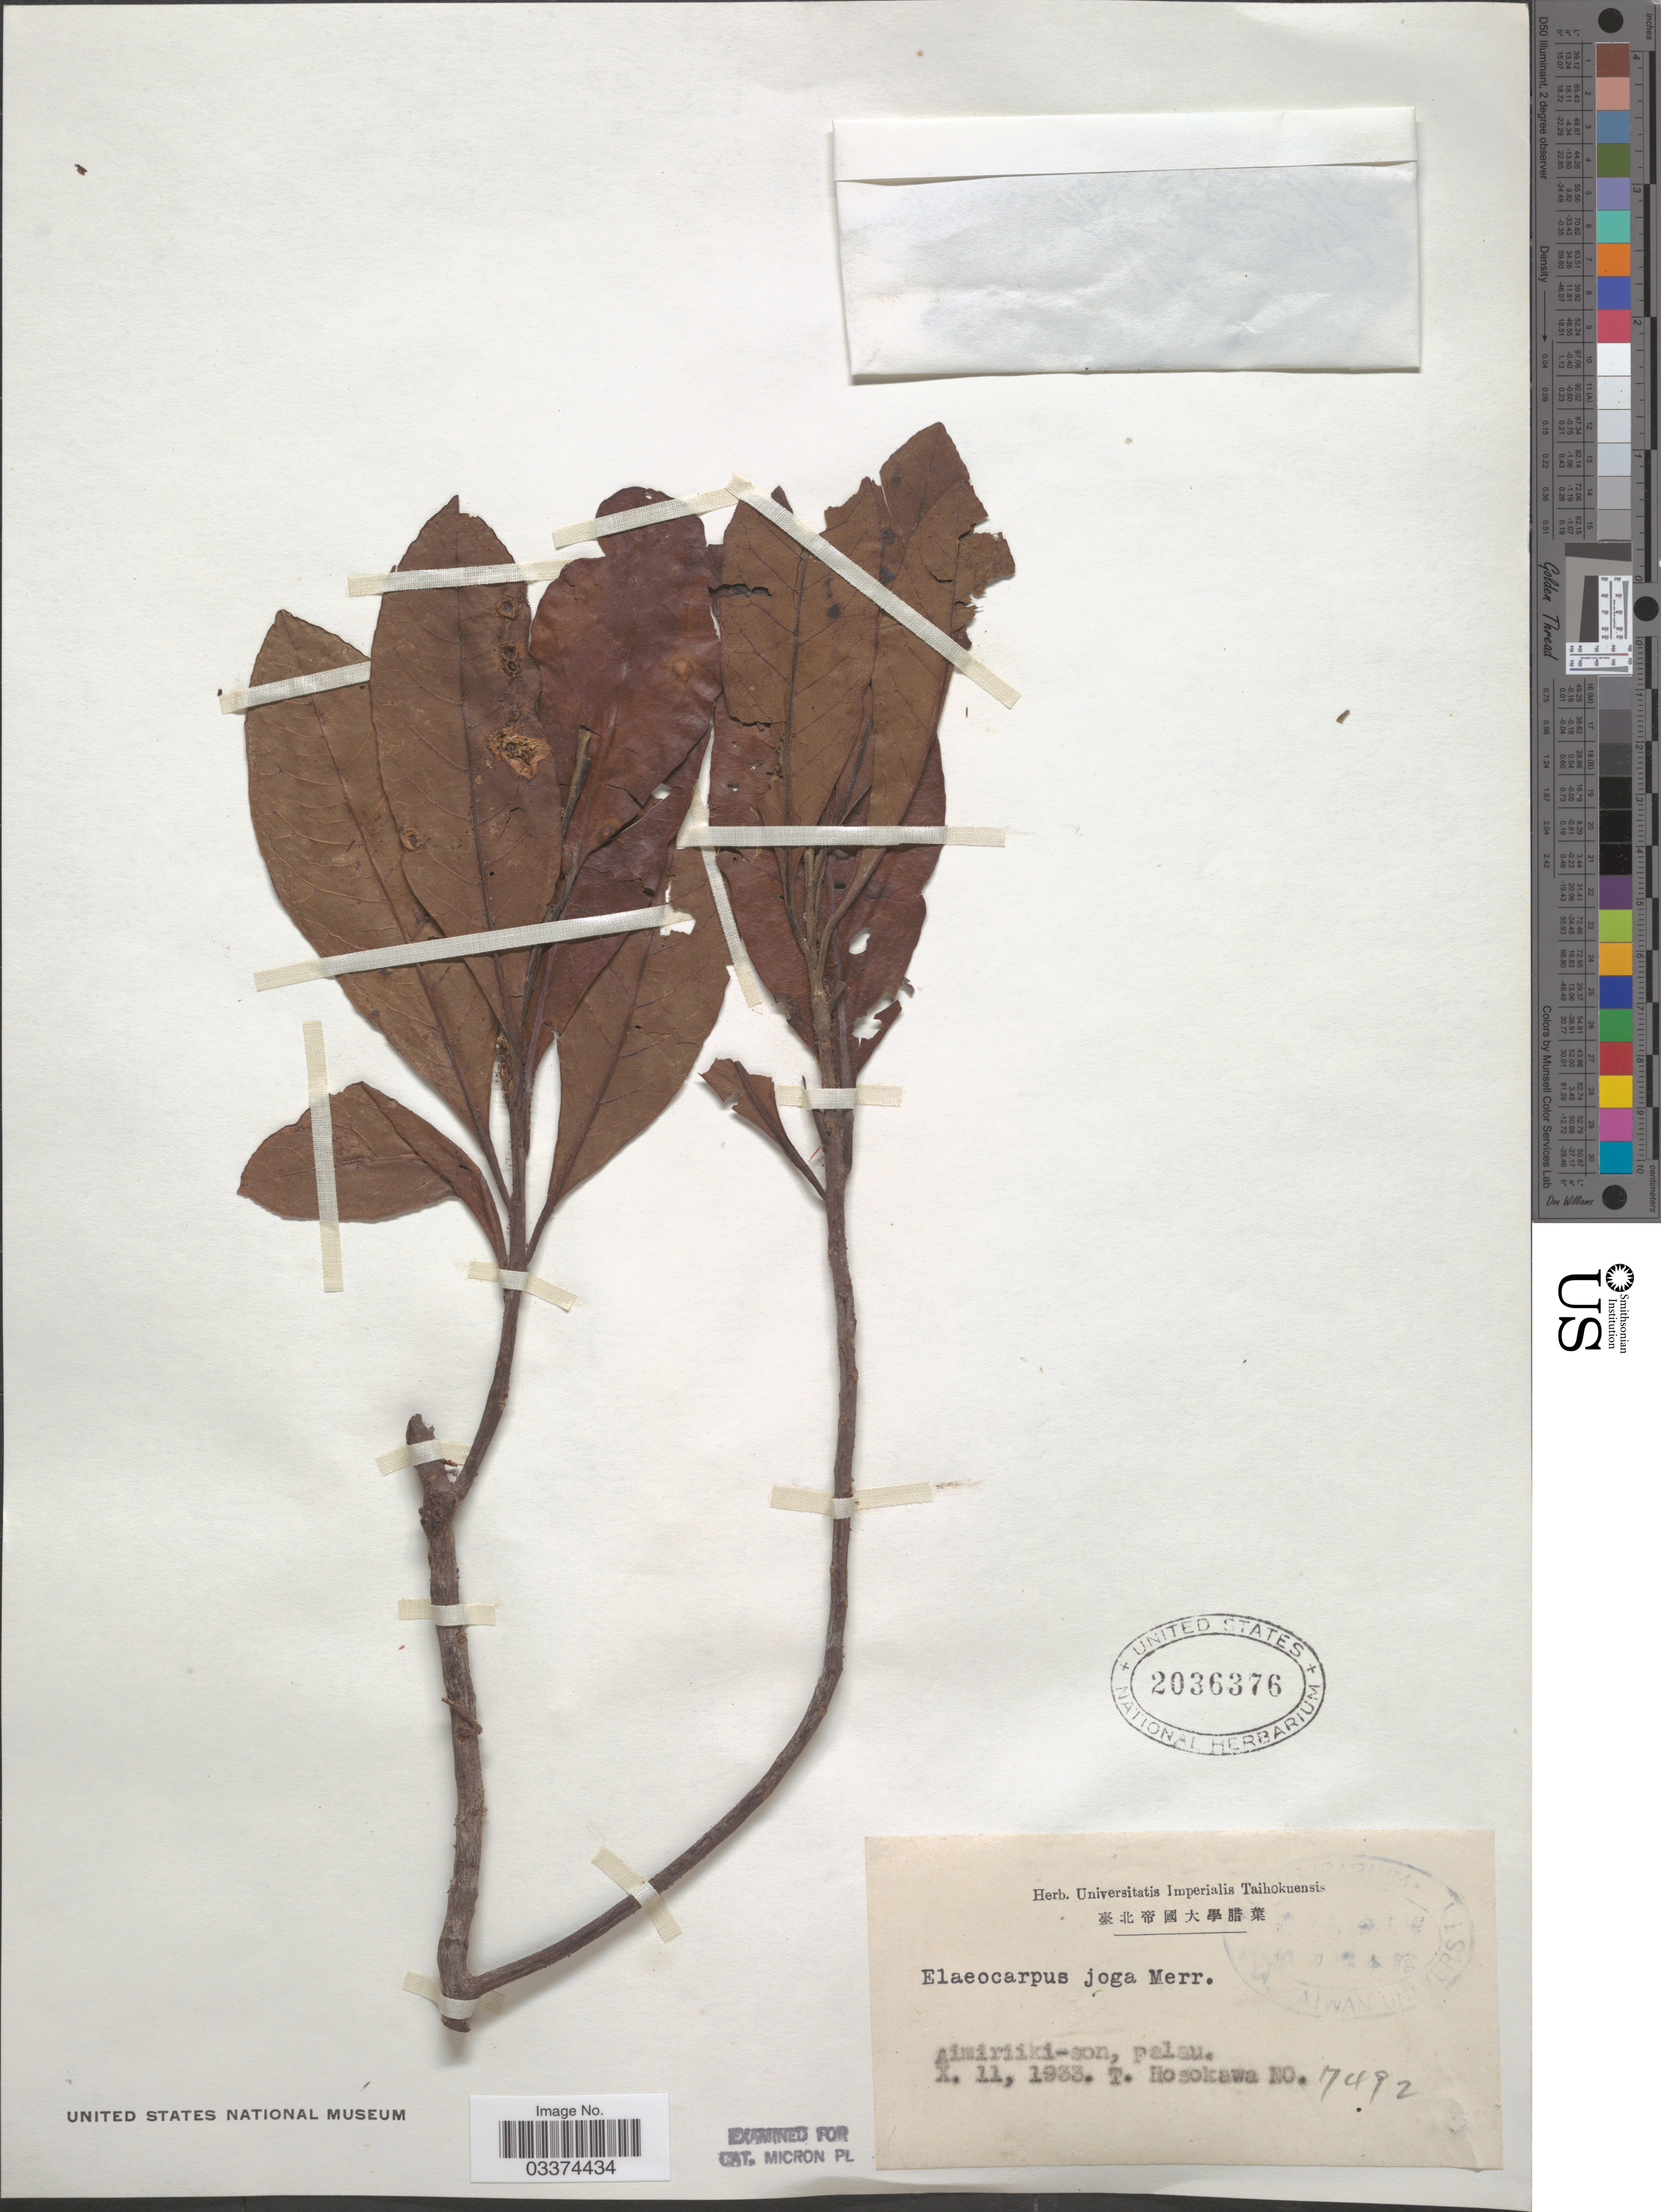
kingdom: Plantae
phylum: Tracheophyta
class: Magnoliopsida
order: Oxalidales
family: Elaeocarpaceae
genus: Elaeocarpus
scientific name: Elaeocarpus joga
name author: Merr.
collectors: T. Hosokawa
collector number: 7492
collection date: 1933-10-11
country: Palau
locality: Aimiriiki-son, palau.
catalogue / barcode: US 2036376